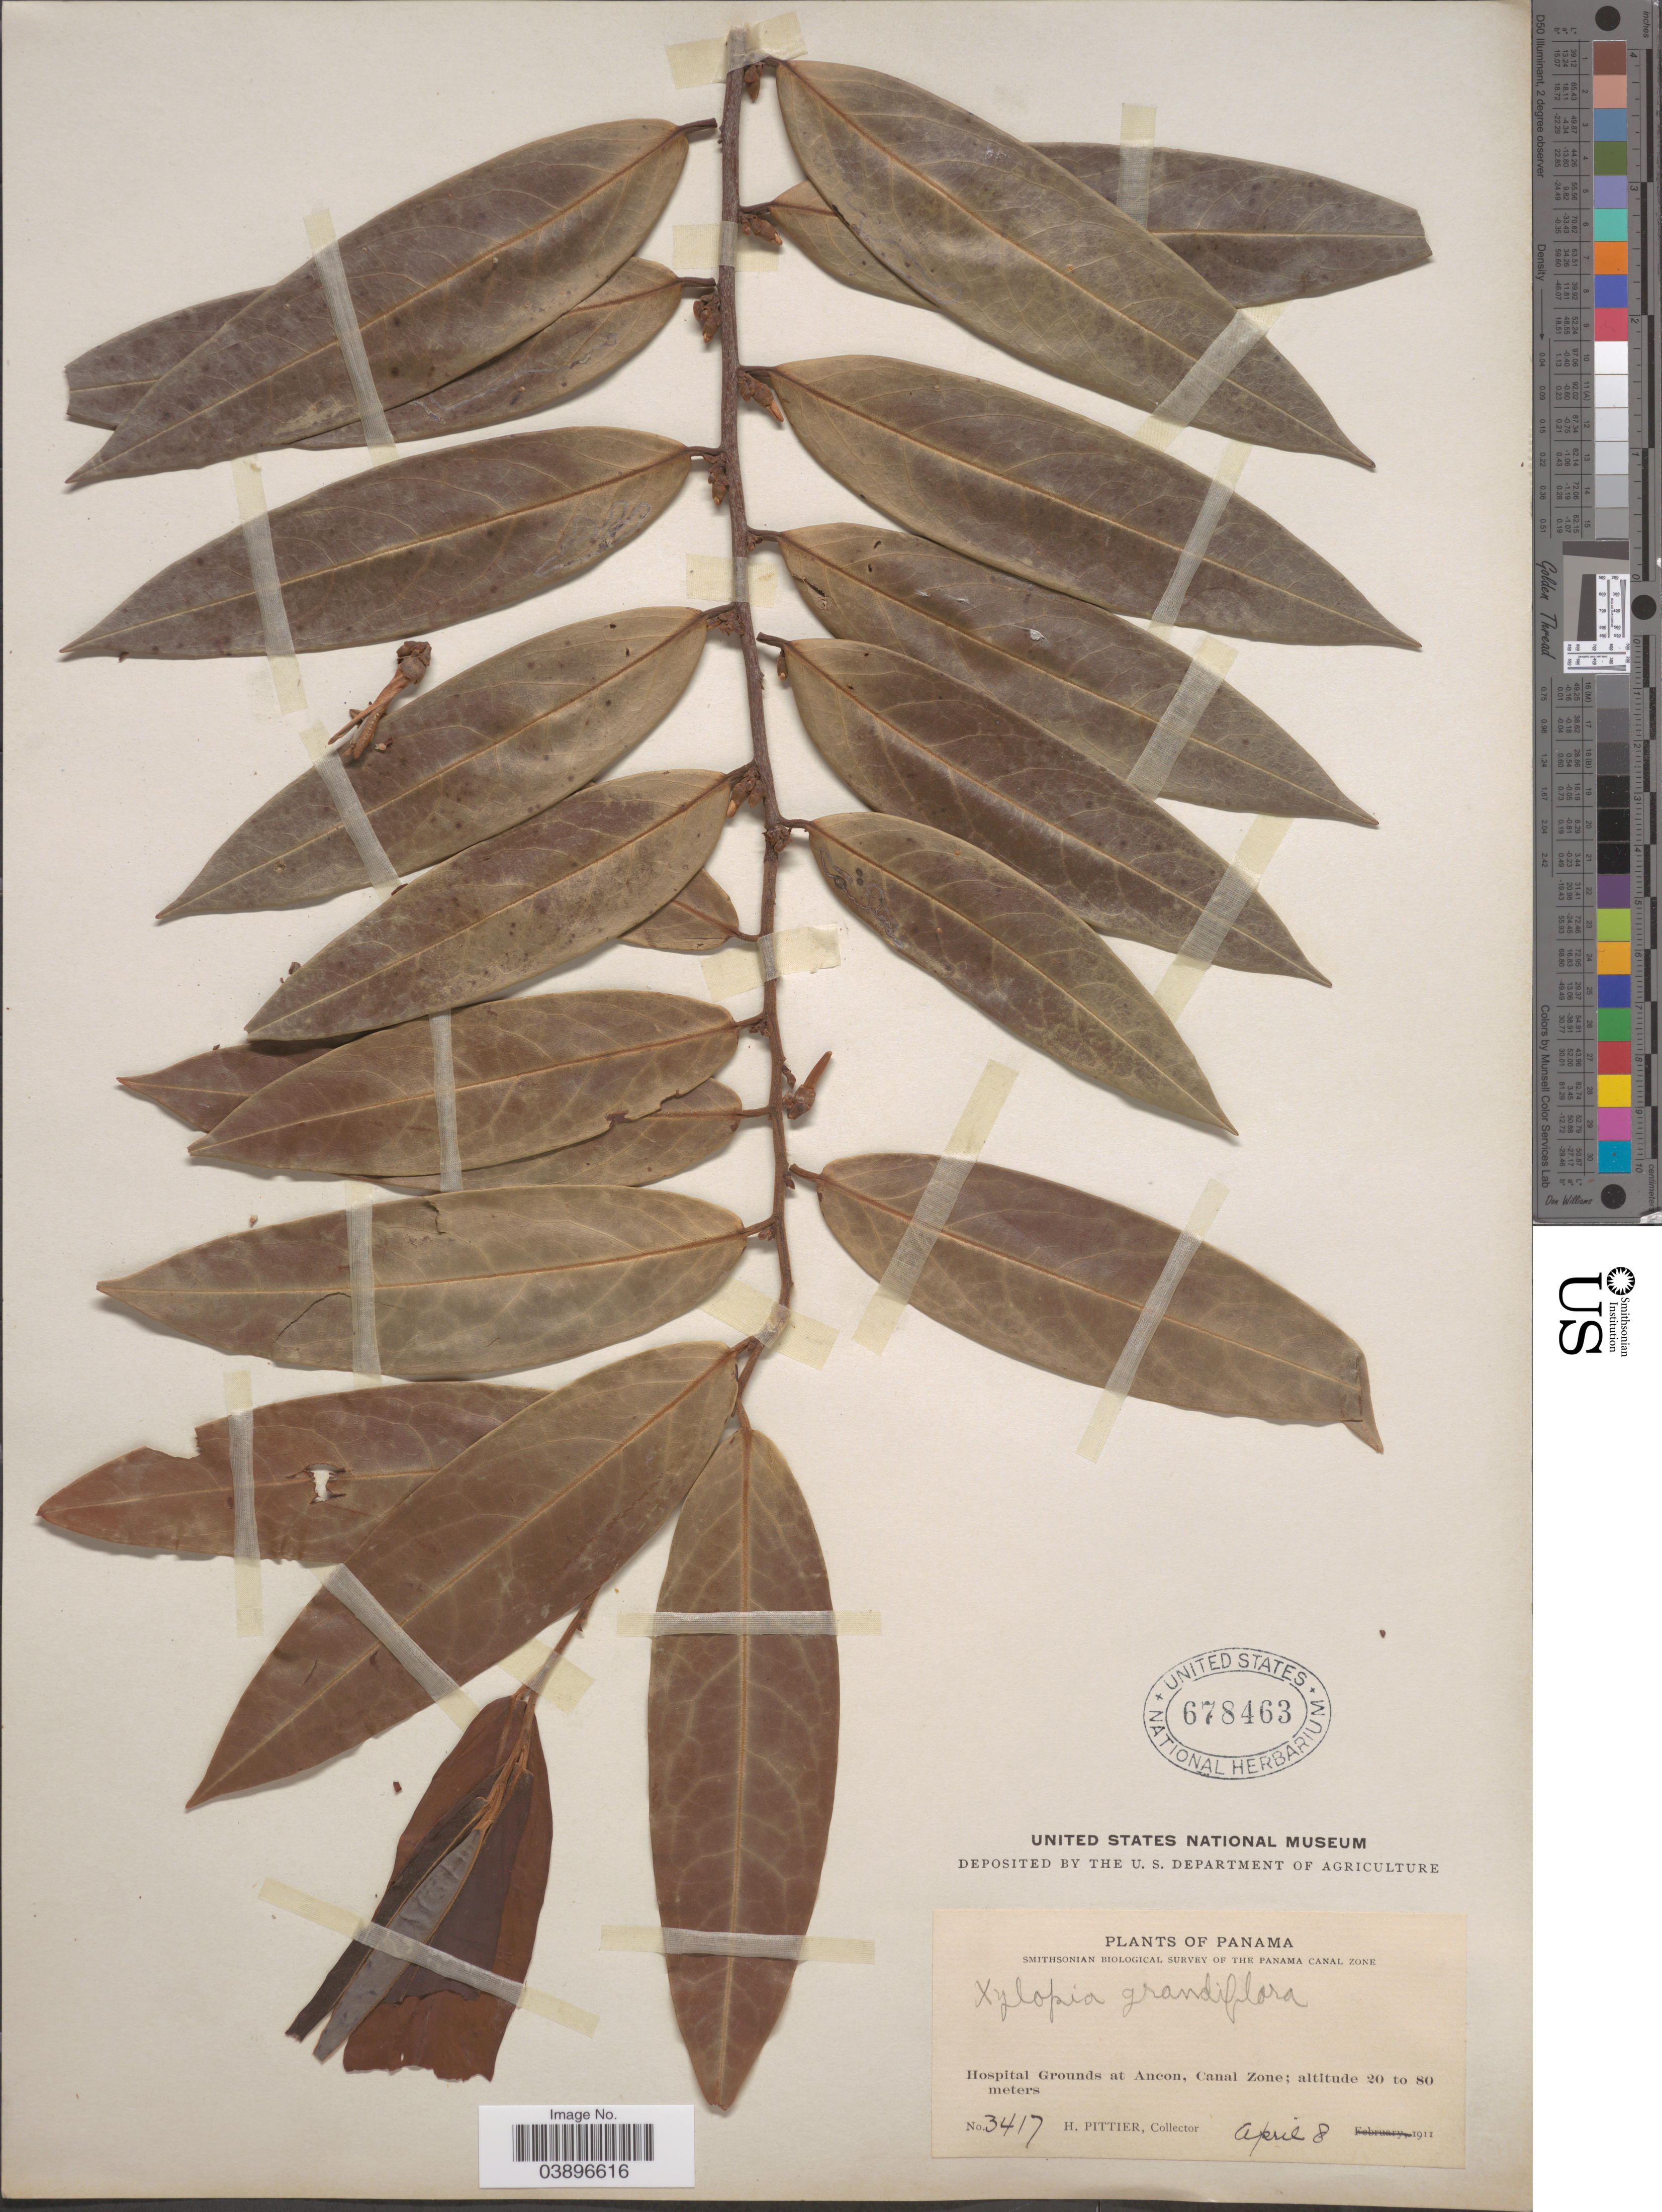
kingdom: Plantae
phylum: Tracheophyta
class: Magnoliopsida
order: Magnoliales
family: Annonaceae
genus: Xylopia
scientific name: Xylopia aromatica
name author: (Lam.) Mart.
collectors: H. F. Pittier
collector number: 3417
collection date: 1911-04-08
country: Panama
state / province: Colón / Panamá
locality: The Panama Canal Zone. Hospital Grounds at Ancon, Canal Zone.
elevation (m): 20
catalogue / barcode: US 678463